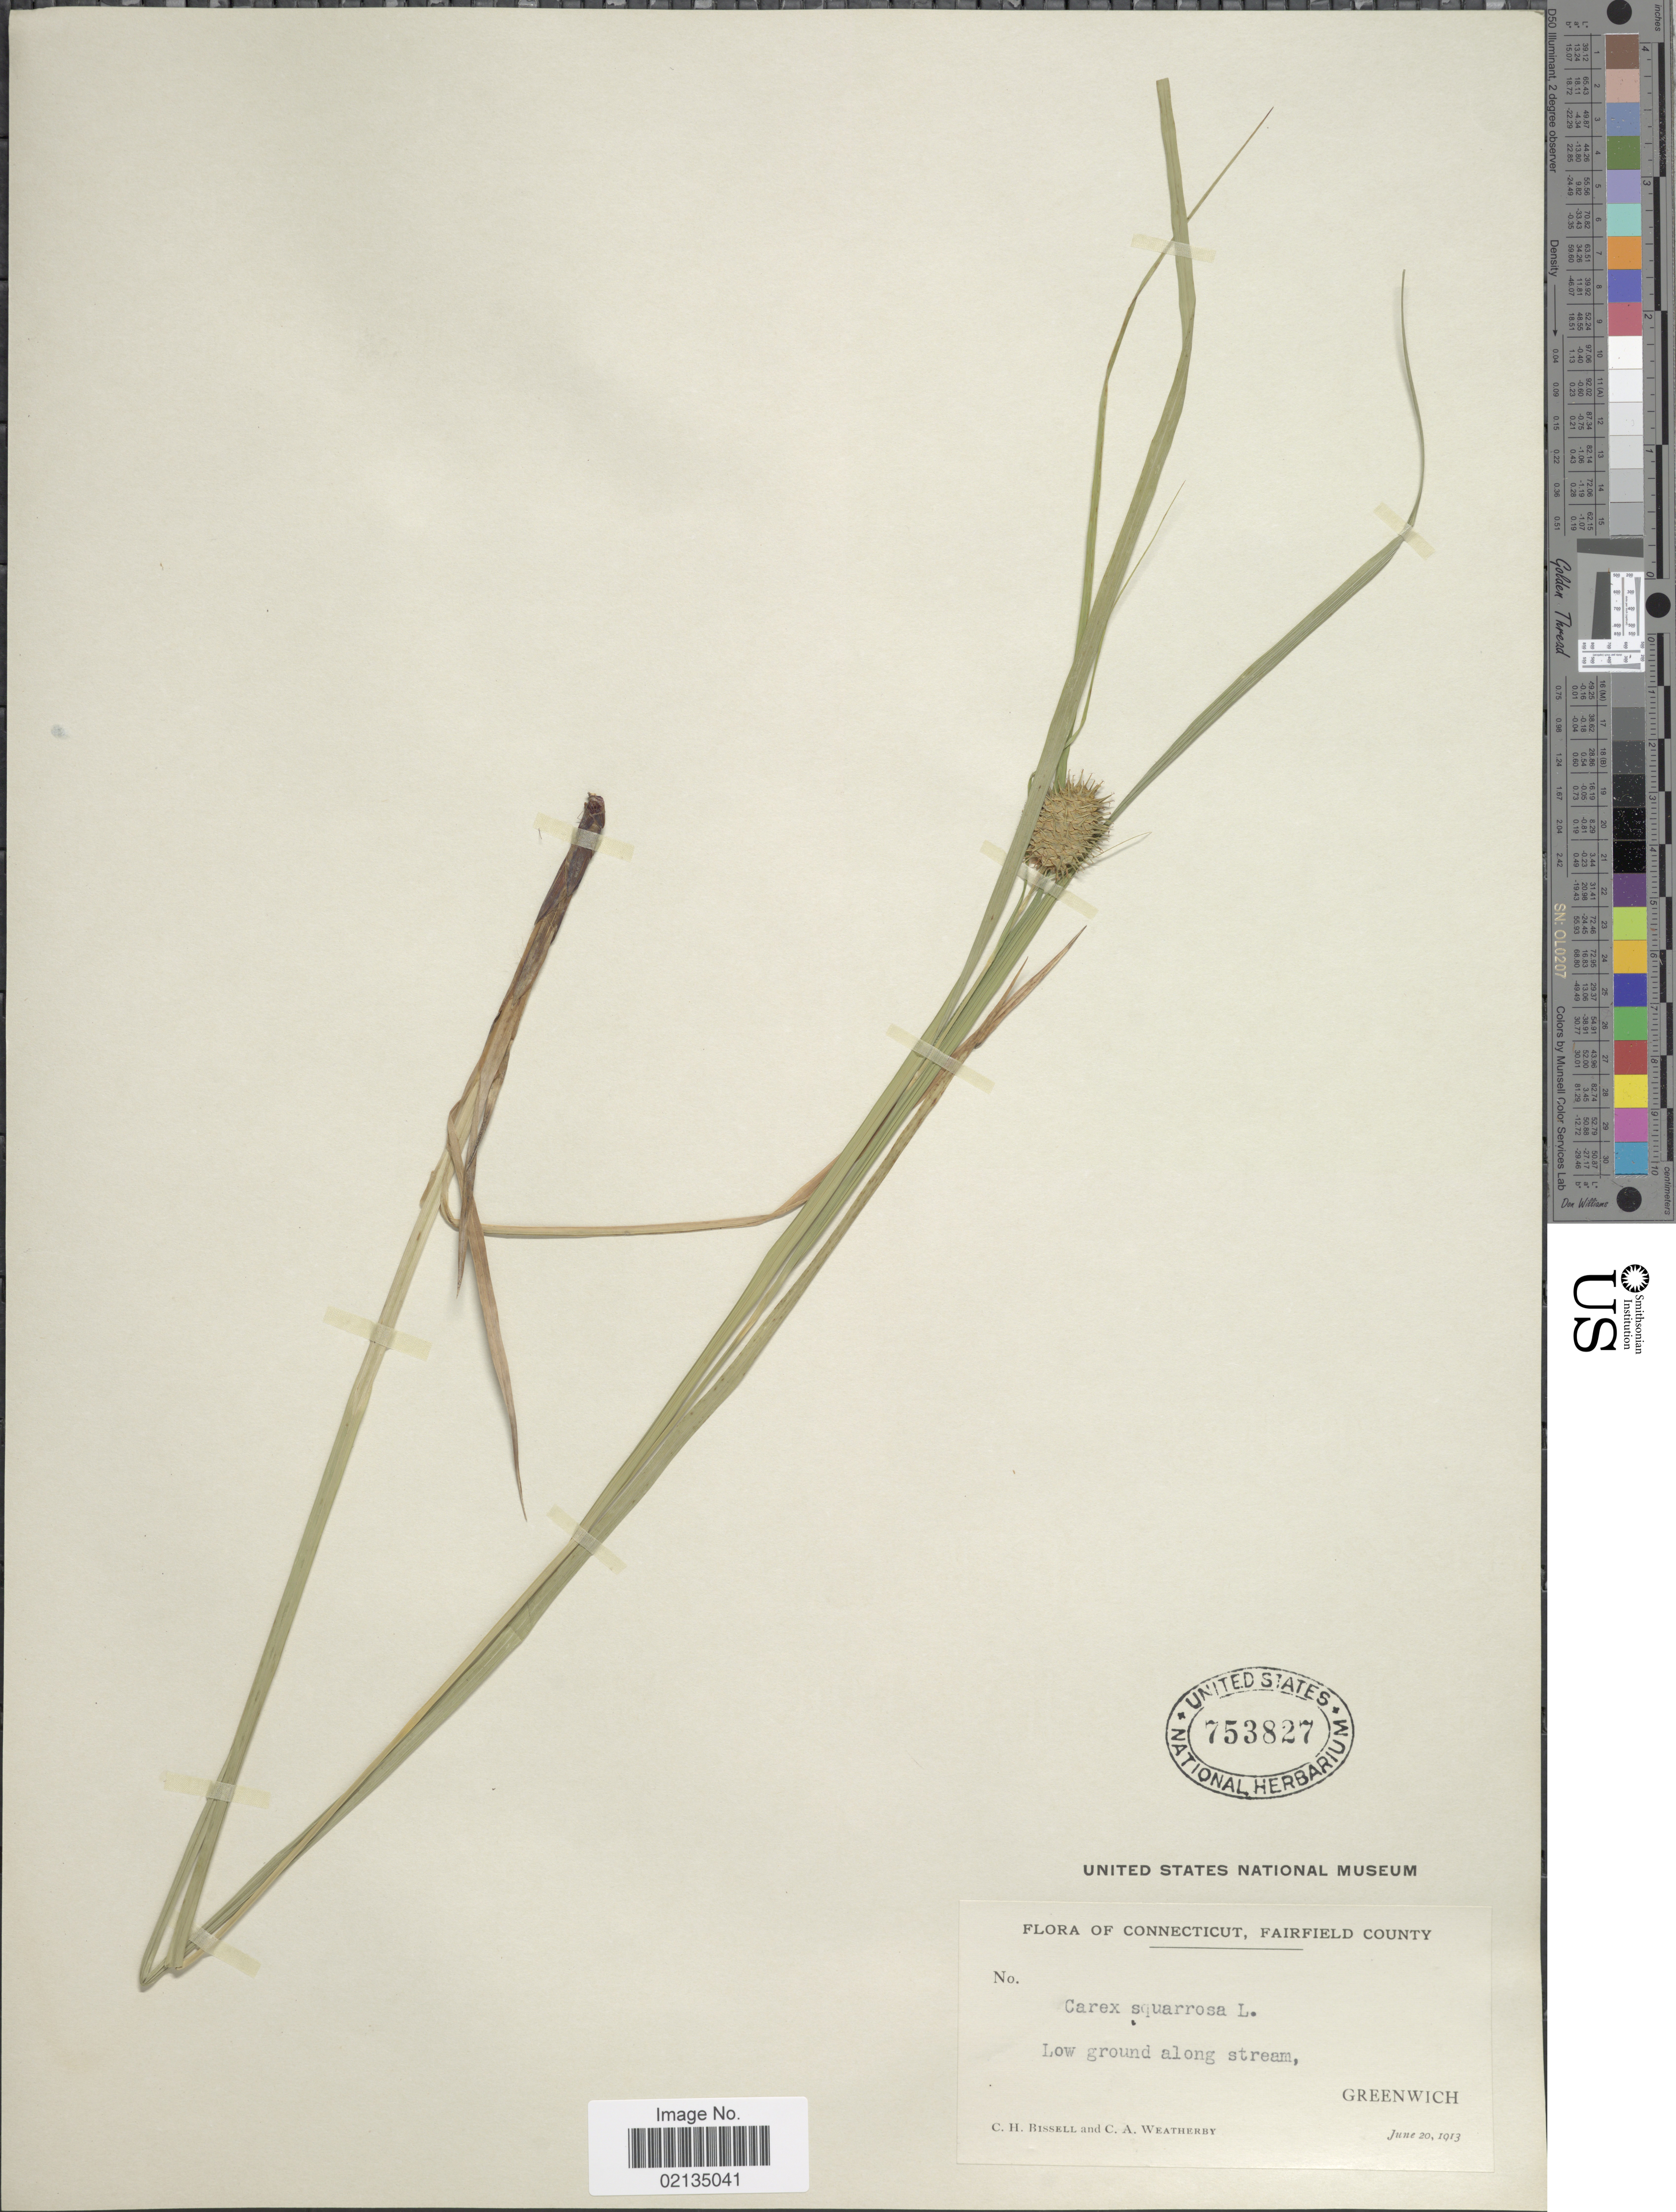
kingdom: Plantae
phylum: Tracheophyta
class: Liliopsida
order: Poales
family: Cyperaceae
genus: Carex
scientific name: Carex squarrosa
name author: L.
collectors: C. Bissell & C. A. Weatherby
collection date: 1913-06-20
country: United States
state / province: Connecticut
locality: Connecticut, Fairfield County, Low ground along stream, Greenwich.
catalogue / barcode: US 753827